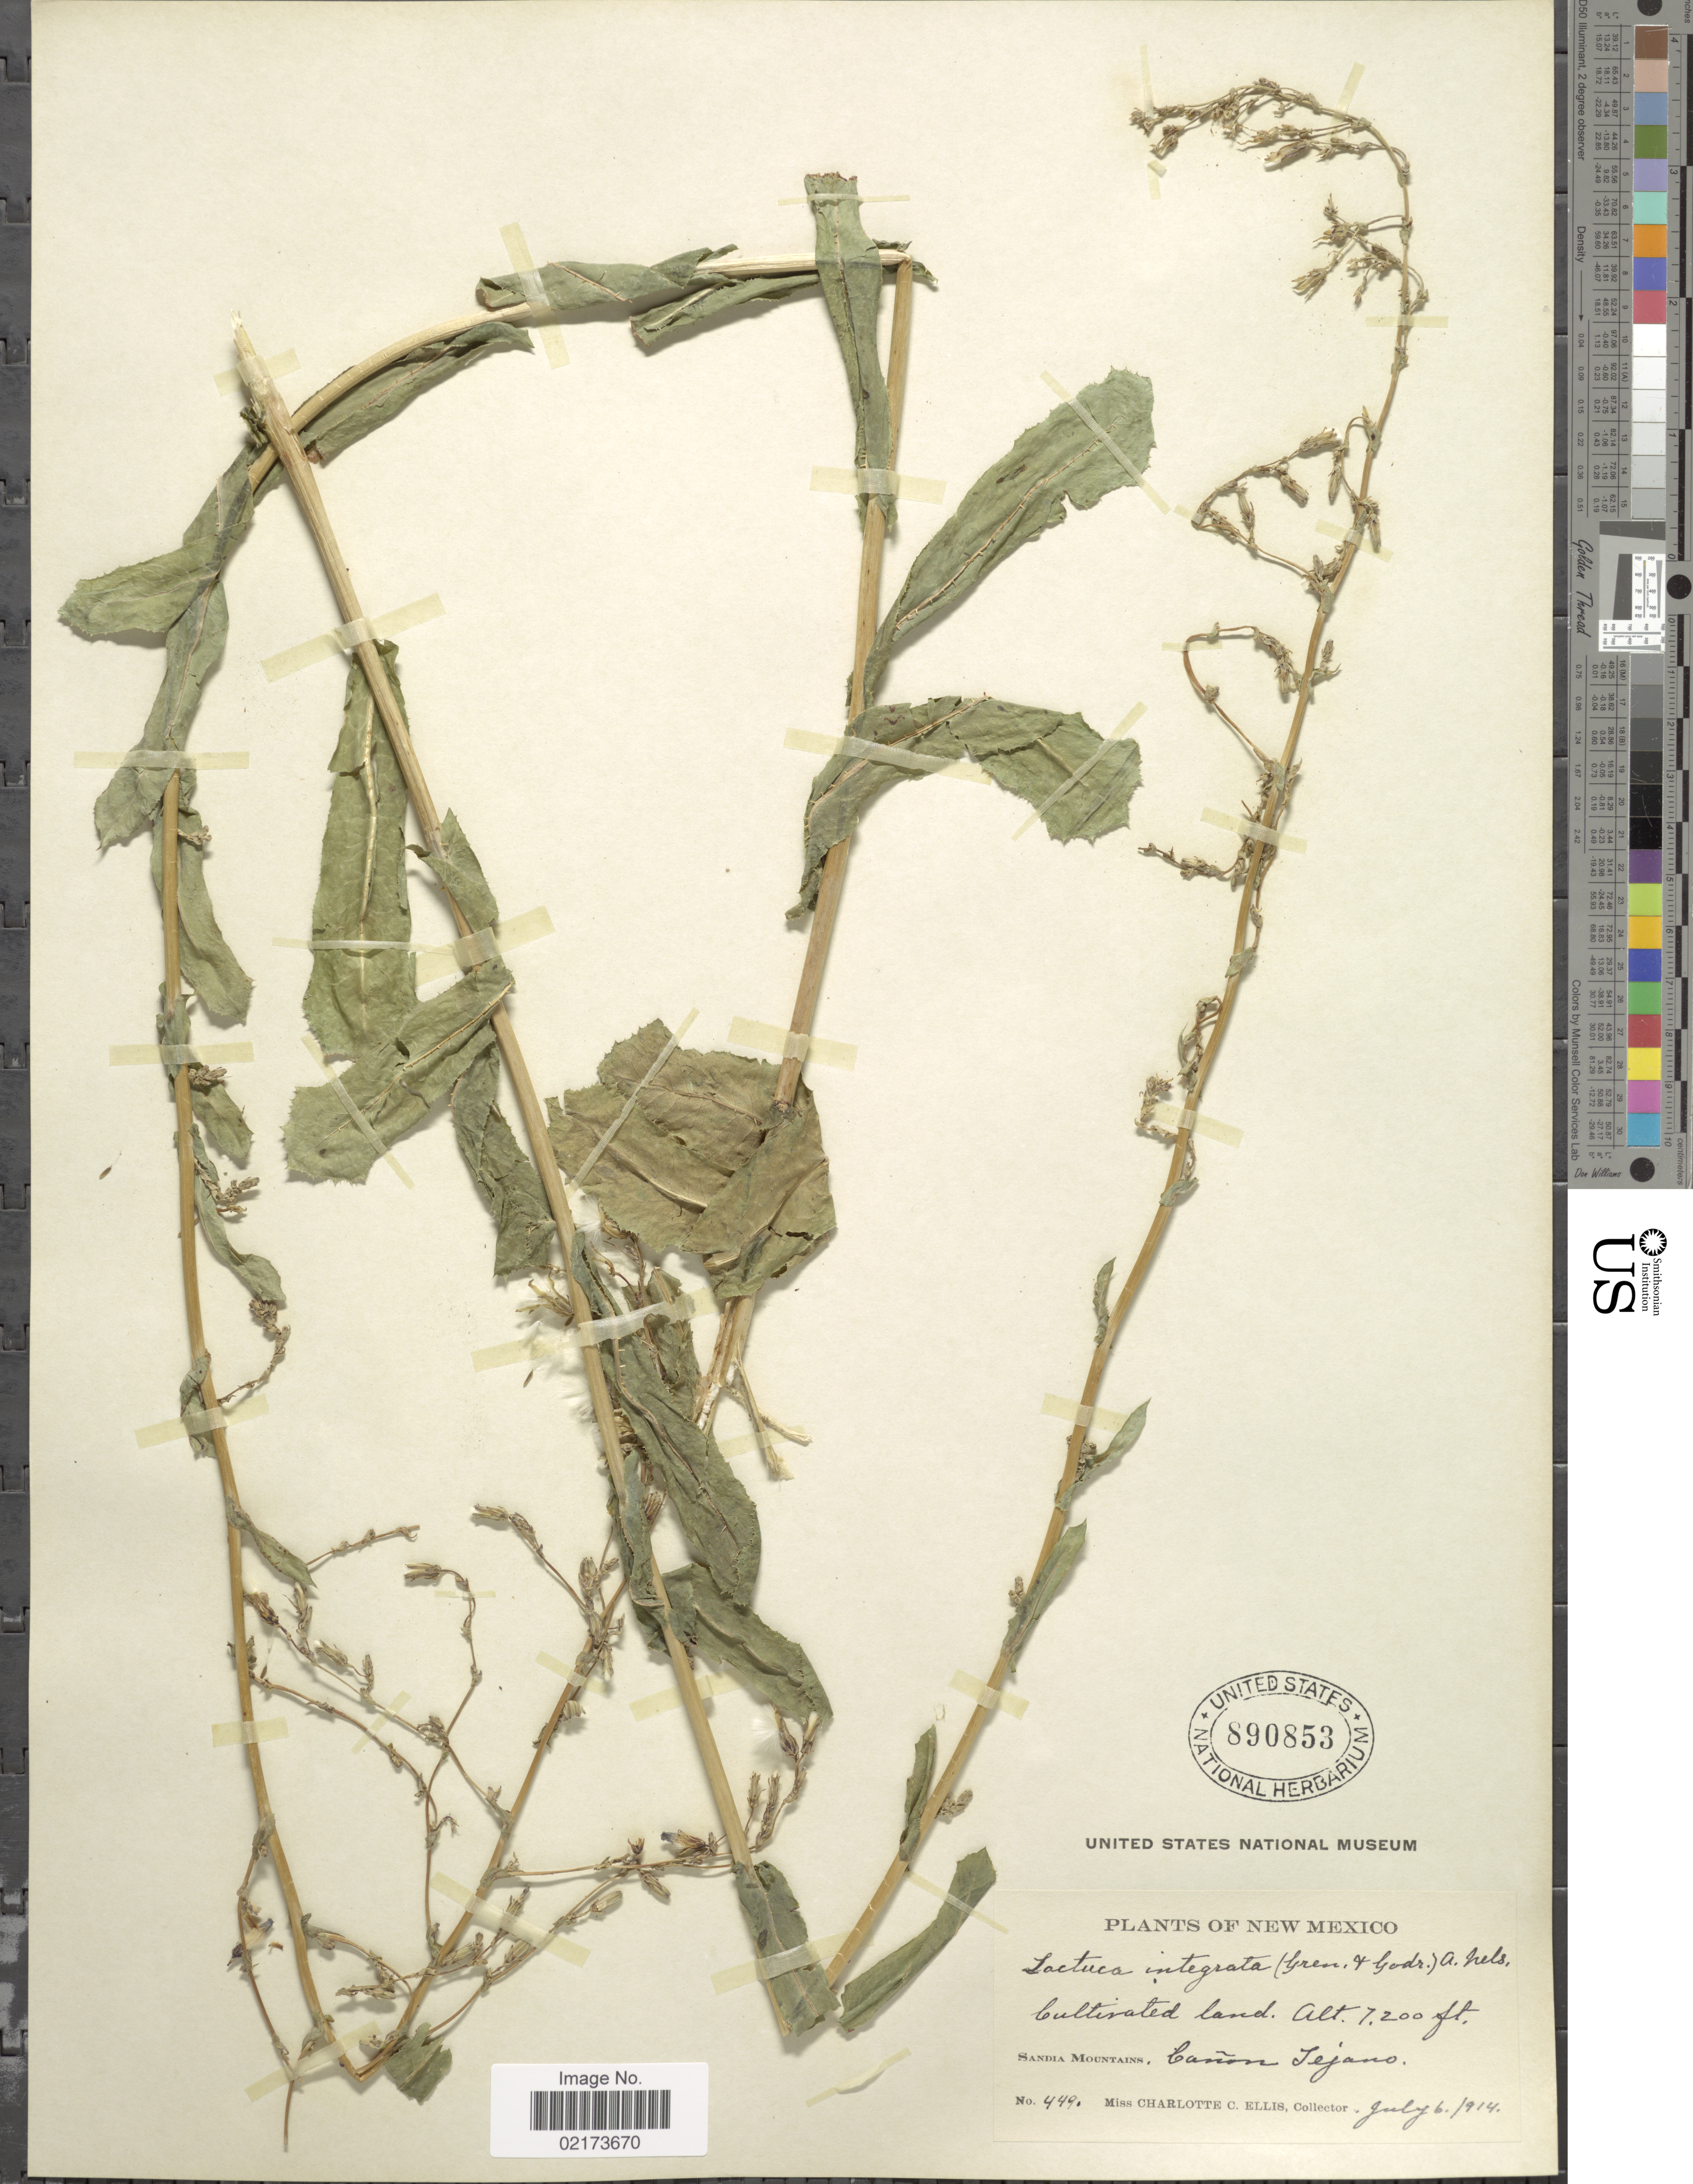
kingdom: Plantae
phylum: Tracheophyta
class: Magnoliopsida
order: Asterales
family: Asteraceae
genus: Lactuca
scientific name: Lactuca serriola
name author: L.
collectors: C. C. Ellis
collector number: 449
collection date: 1914-07-06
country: United States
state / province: New Mexico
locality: Sandia Mountains, Canon Tejano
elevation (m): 2195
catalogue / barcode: US 890853